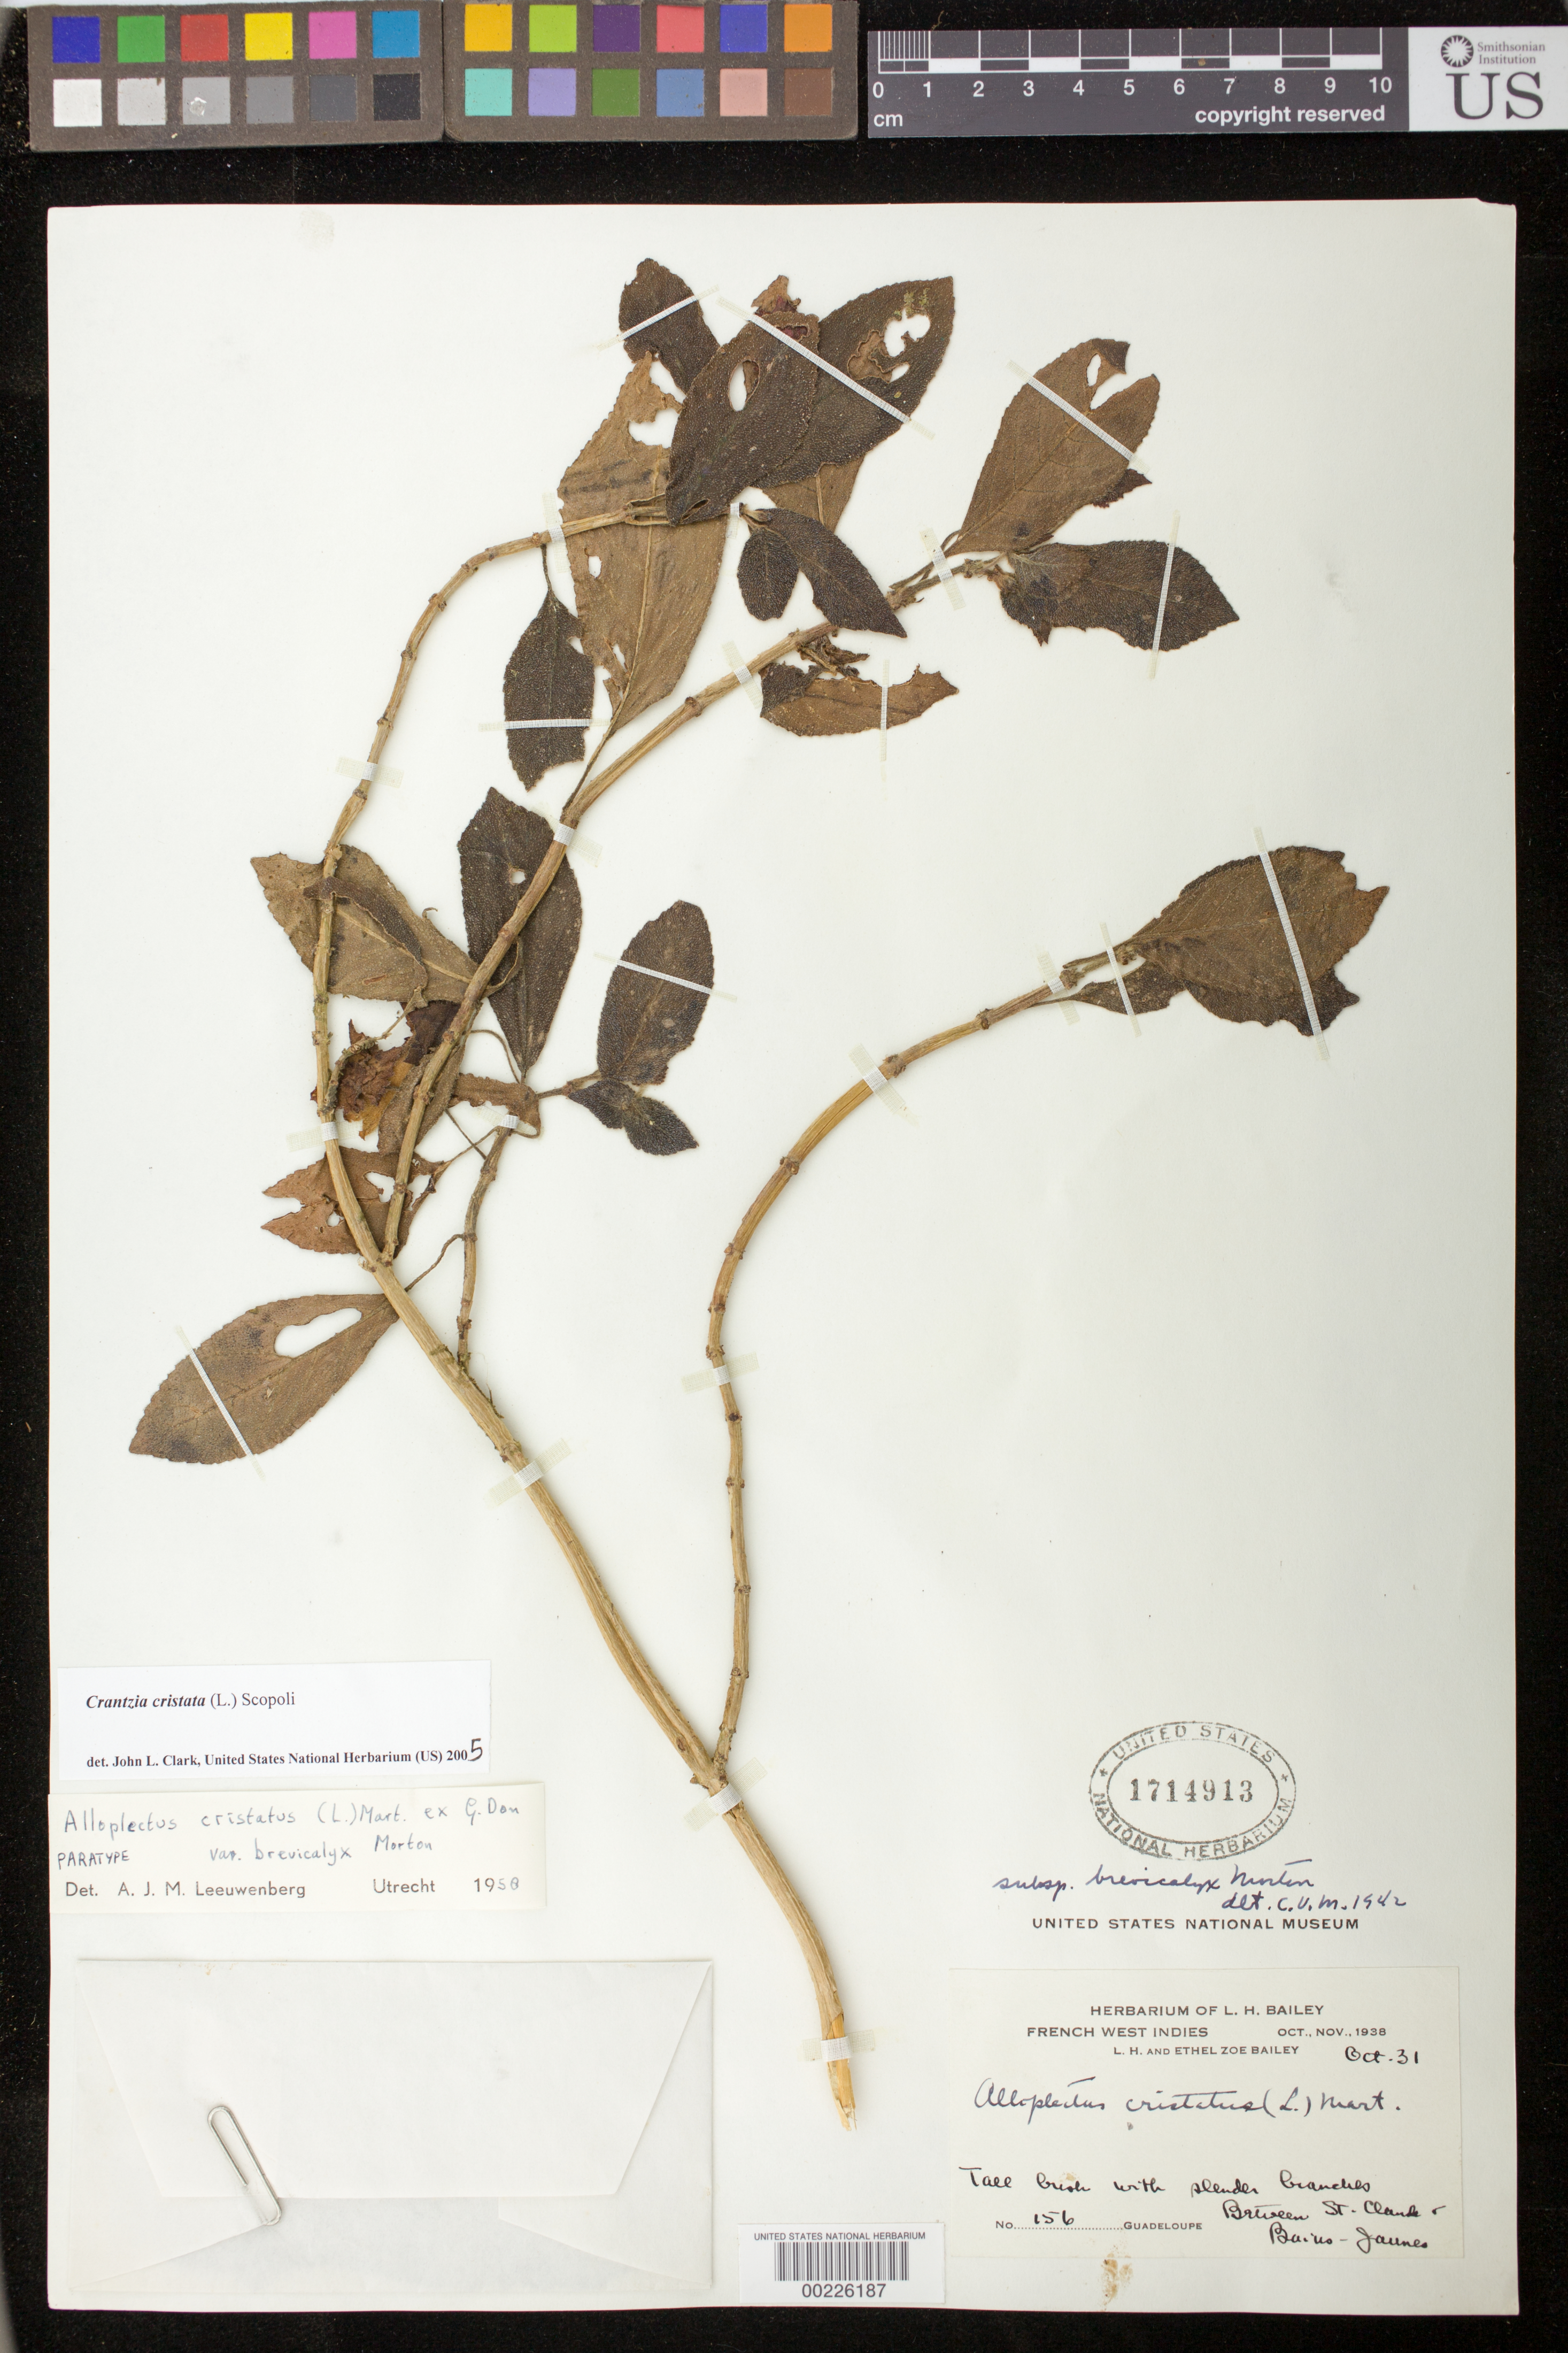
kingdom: Plantae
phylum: Tracheophyta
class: Magnoliopsida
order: Lamiales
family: Gesneriaceae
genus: Crantzia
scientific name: Crantzia cristata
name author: (L.) Scop. ex Fritsch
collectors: L. H. Bailey & E. Z. Bailey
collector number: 156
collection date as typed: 31 Oct 1938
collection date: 1938-10-31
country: Guadeloupe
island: Basse Terre [Guadeloupe]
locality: Between St. Claude and Bains-Jaunes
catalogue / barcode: US 1714913